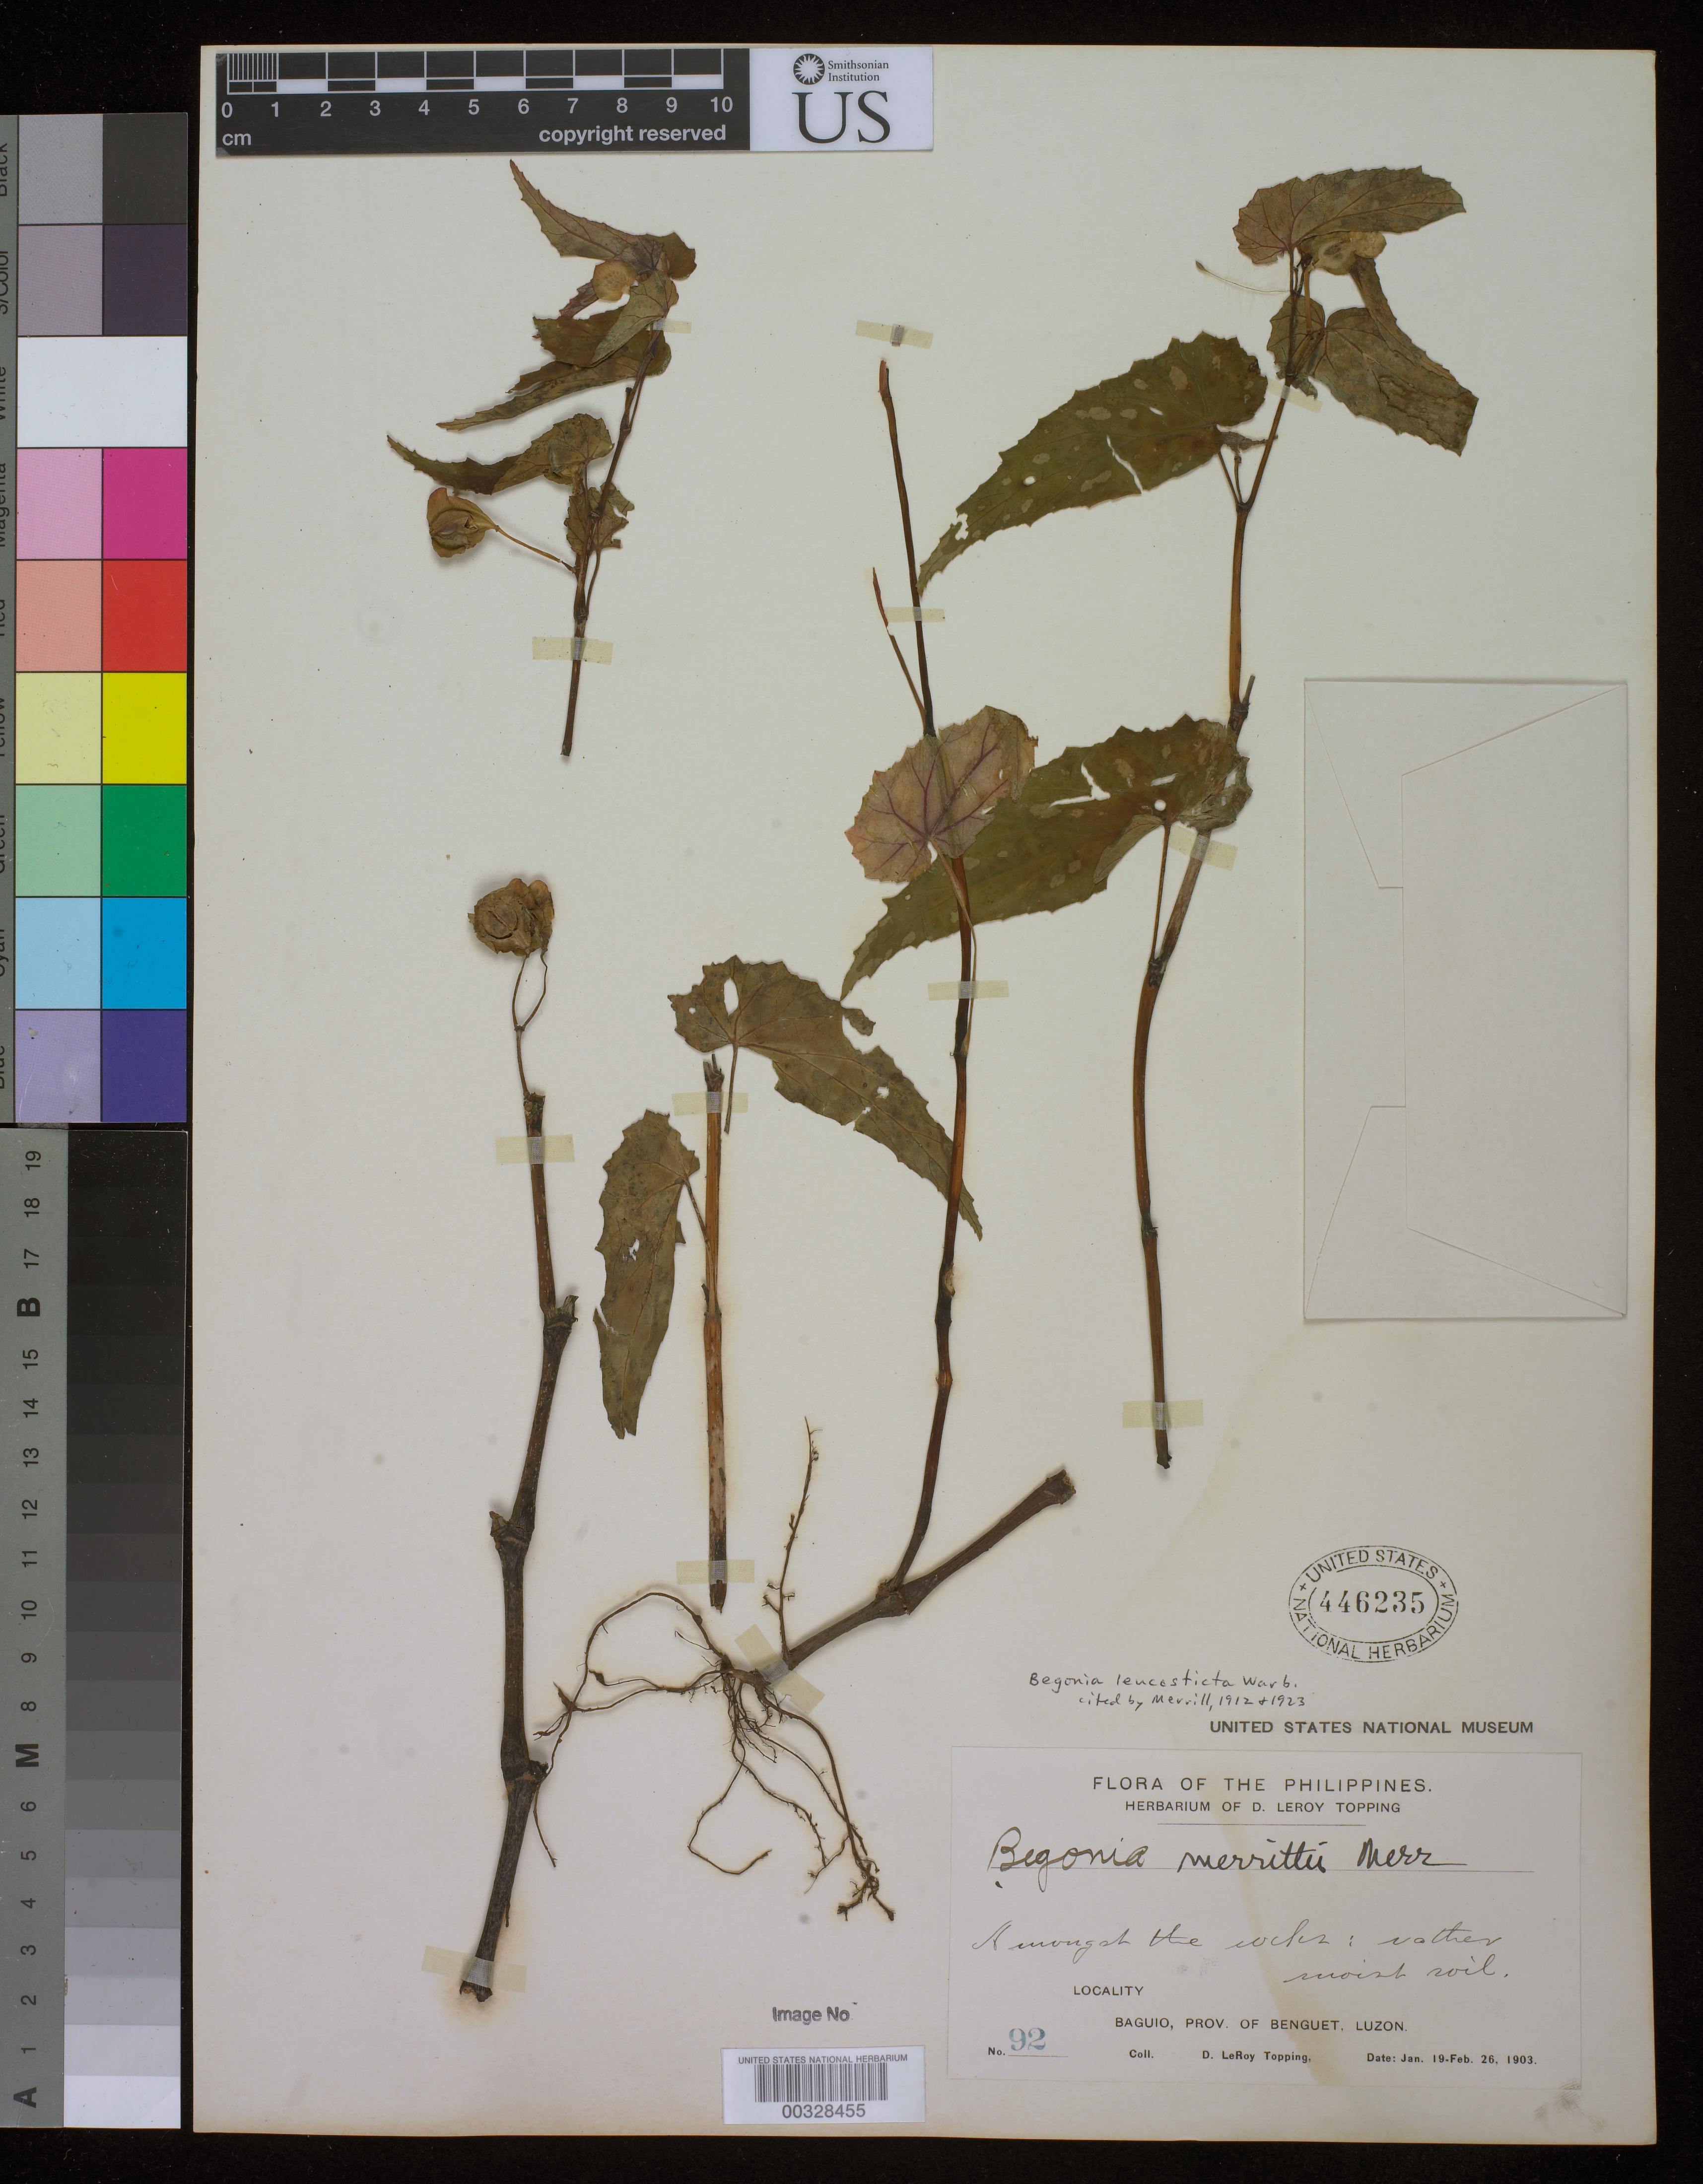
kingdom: Plantae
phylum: Tracheophyta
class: Magnoliopsida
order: Cucurbitales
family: Begoniaceae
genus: Begonia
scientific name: Begonia leucosticta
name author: Warb.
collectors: D. L. Topping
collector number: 92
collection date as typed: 19 Jan 1903 to 26 Feb 1903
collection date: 1903-01-19/1903-02-26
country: Philippines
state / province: Cordillera (Administrative Region)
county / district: Benguet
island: Luzon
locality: Baguio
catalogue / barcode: US 446235